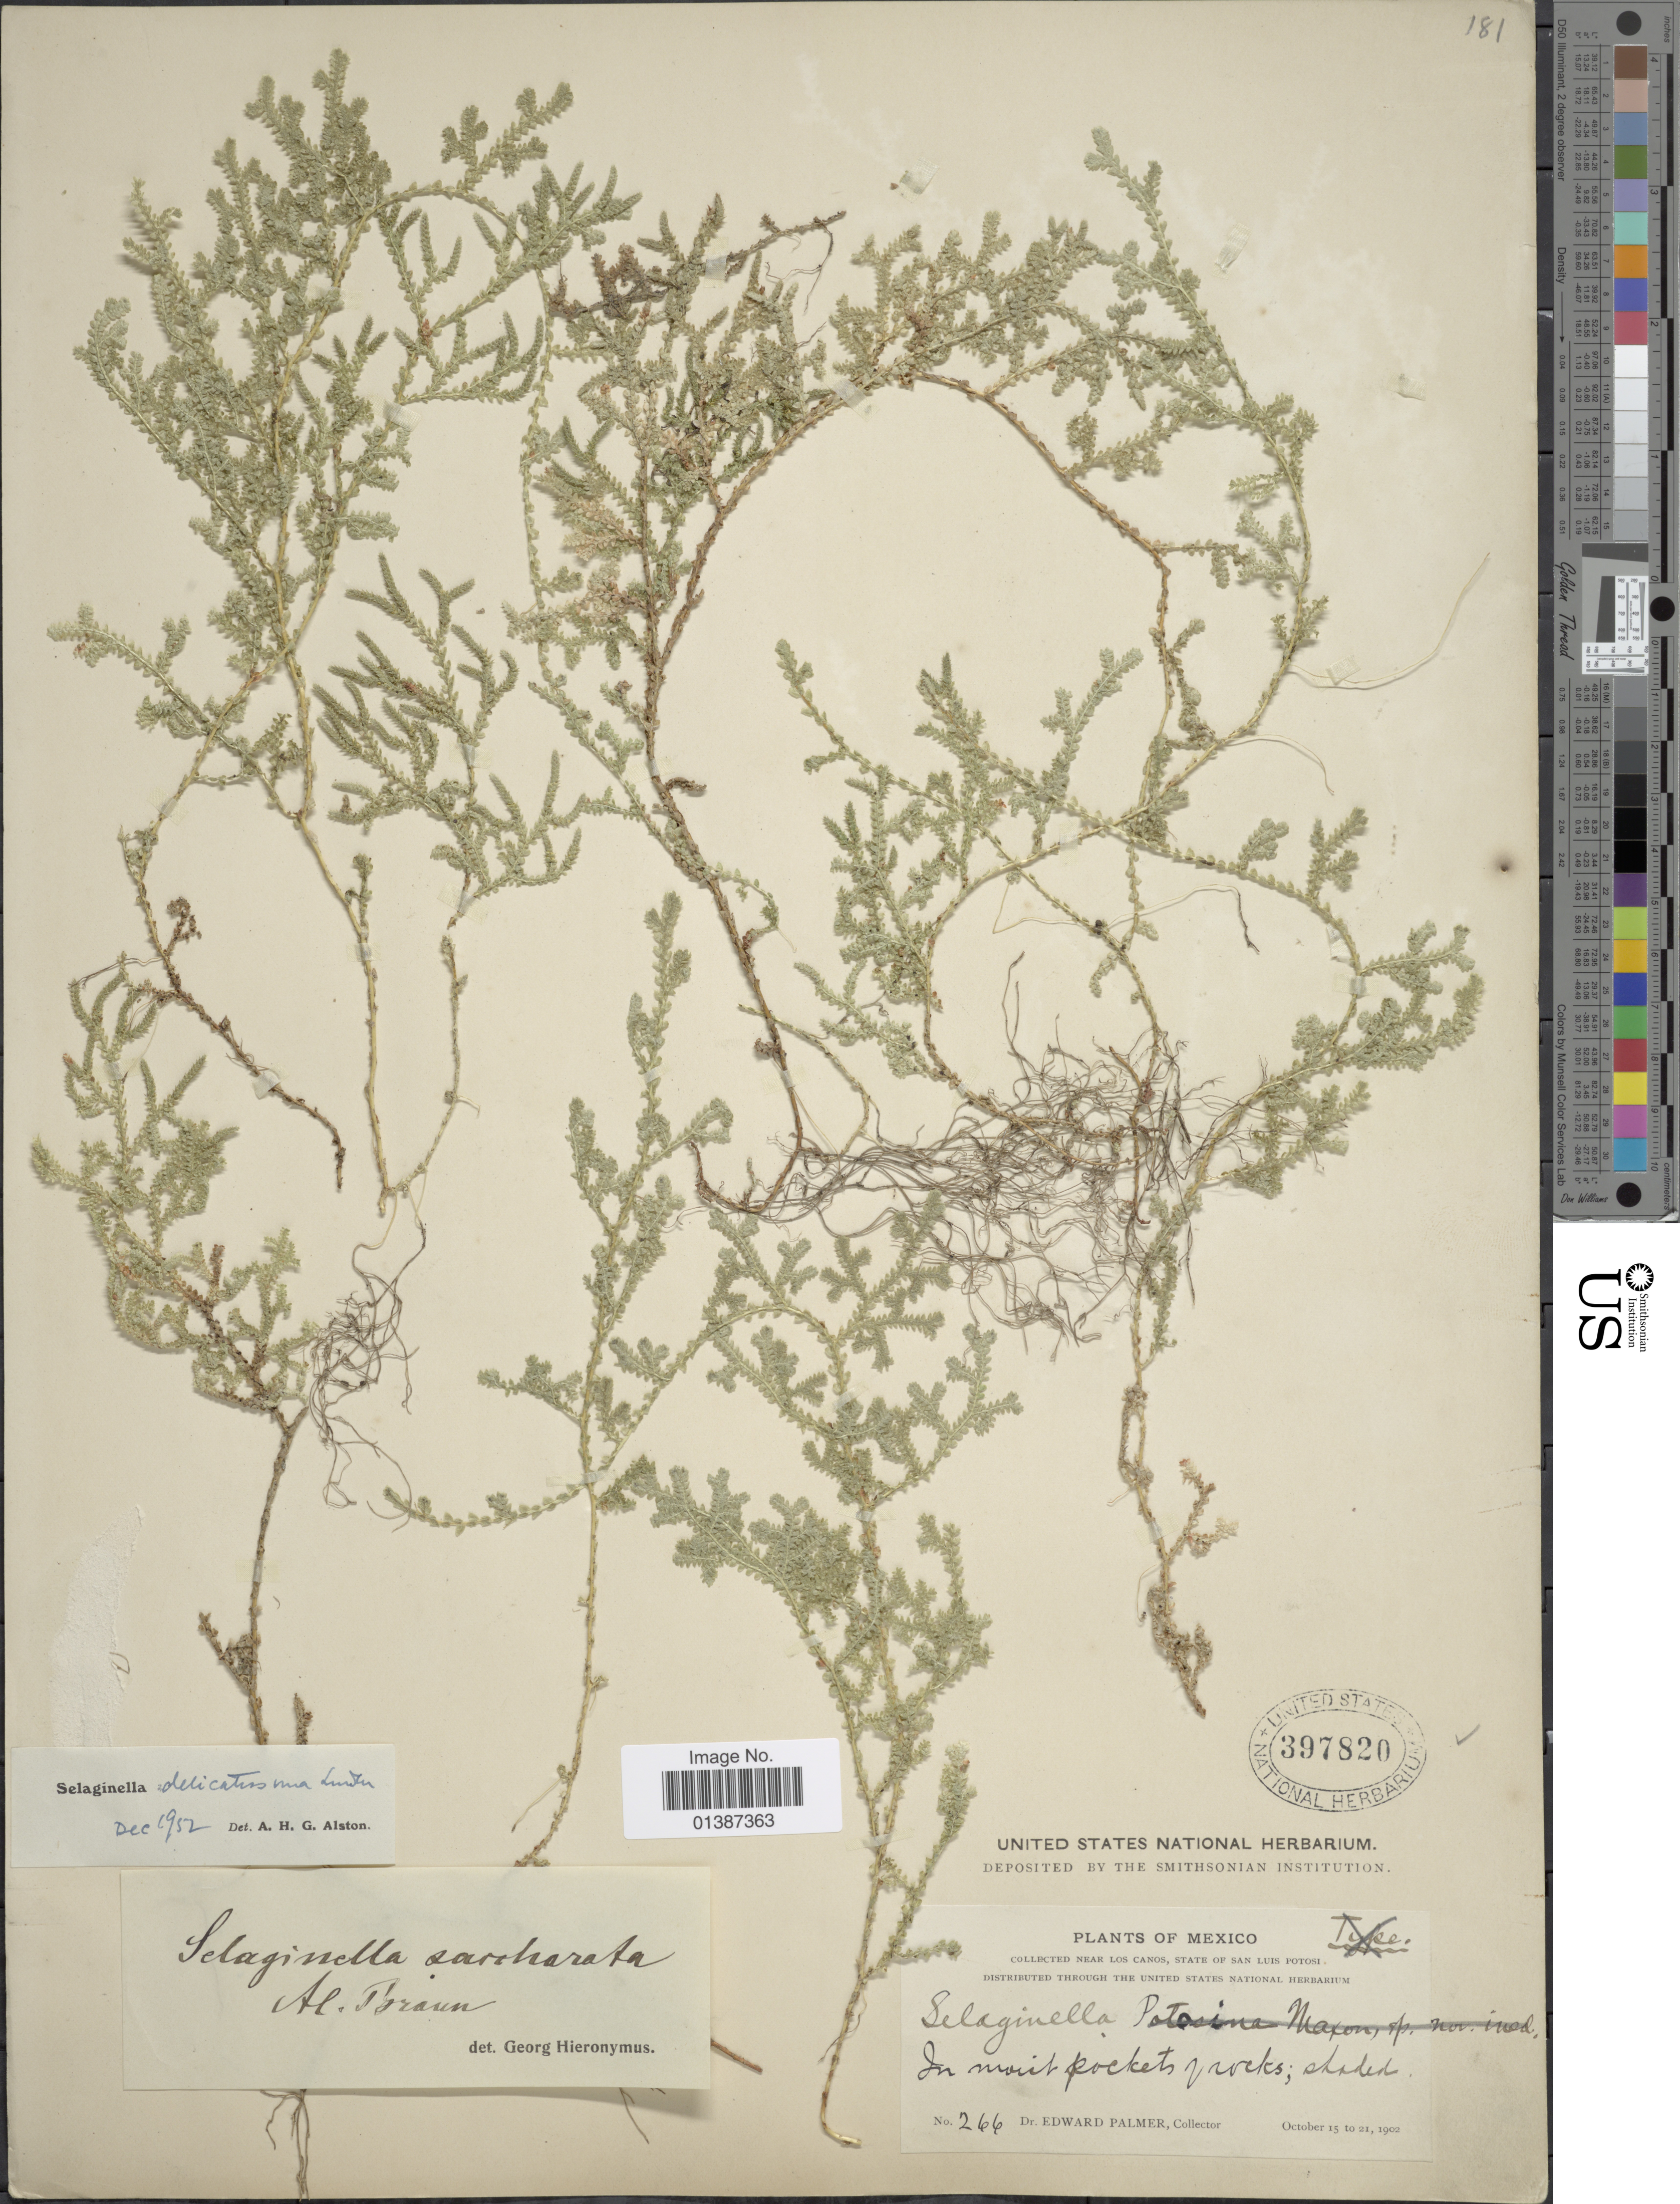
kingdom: Plantae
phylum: Tracheophyta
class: Lycopodiopsida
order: Selaginellales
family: Selaginellaceae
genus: Selaginella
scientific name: Selaginella delicatissima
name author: Linden ex A. Braun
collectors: E. Palmer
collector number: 266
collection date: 1902-10-15/1902-10-21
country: Mexico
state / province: San Luis Potosí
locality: Near Los Canos, State of San Luis Potosi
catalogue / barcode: US 397820